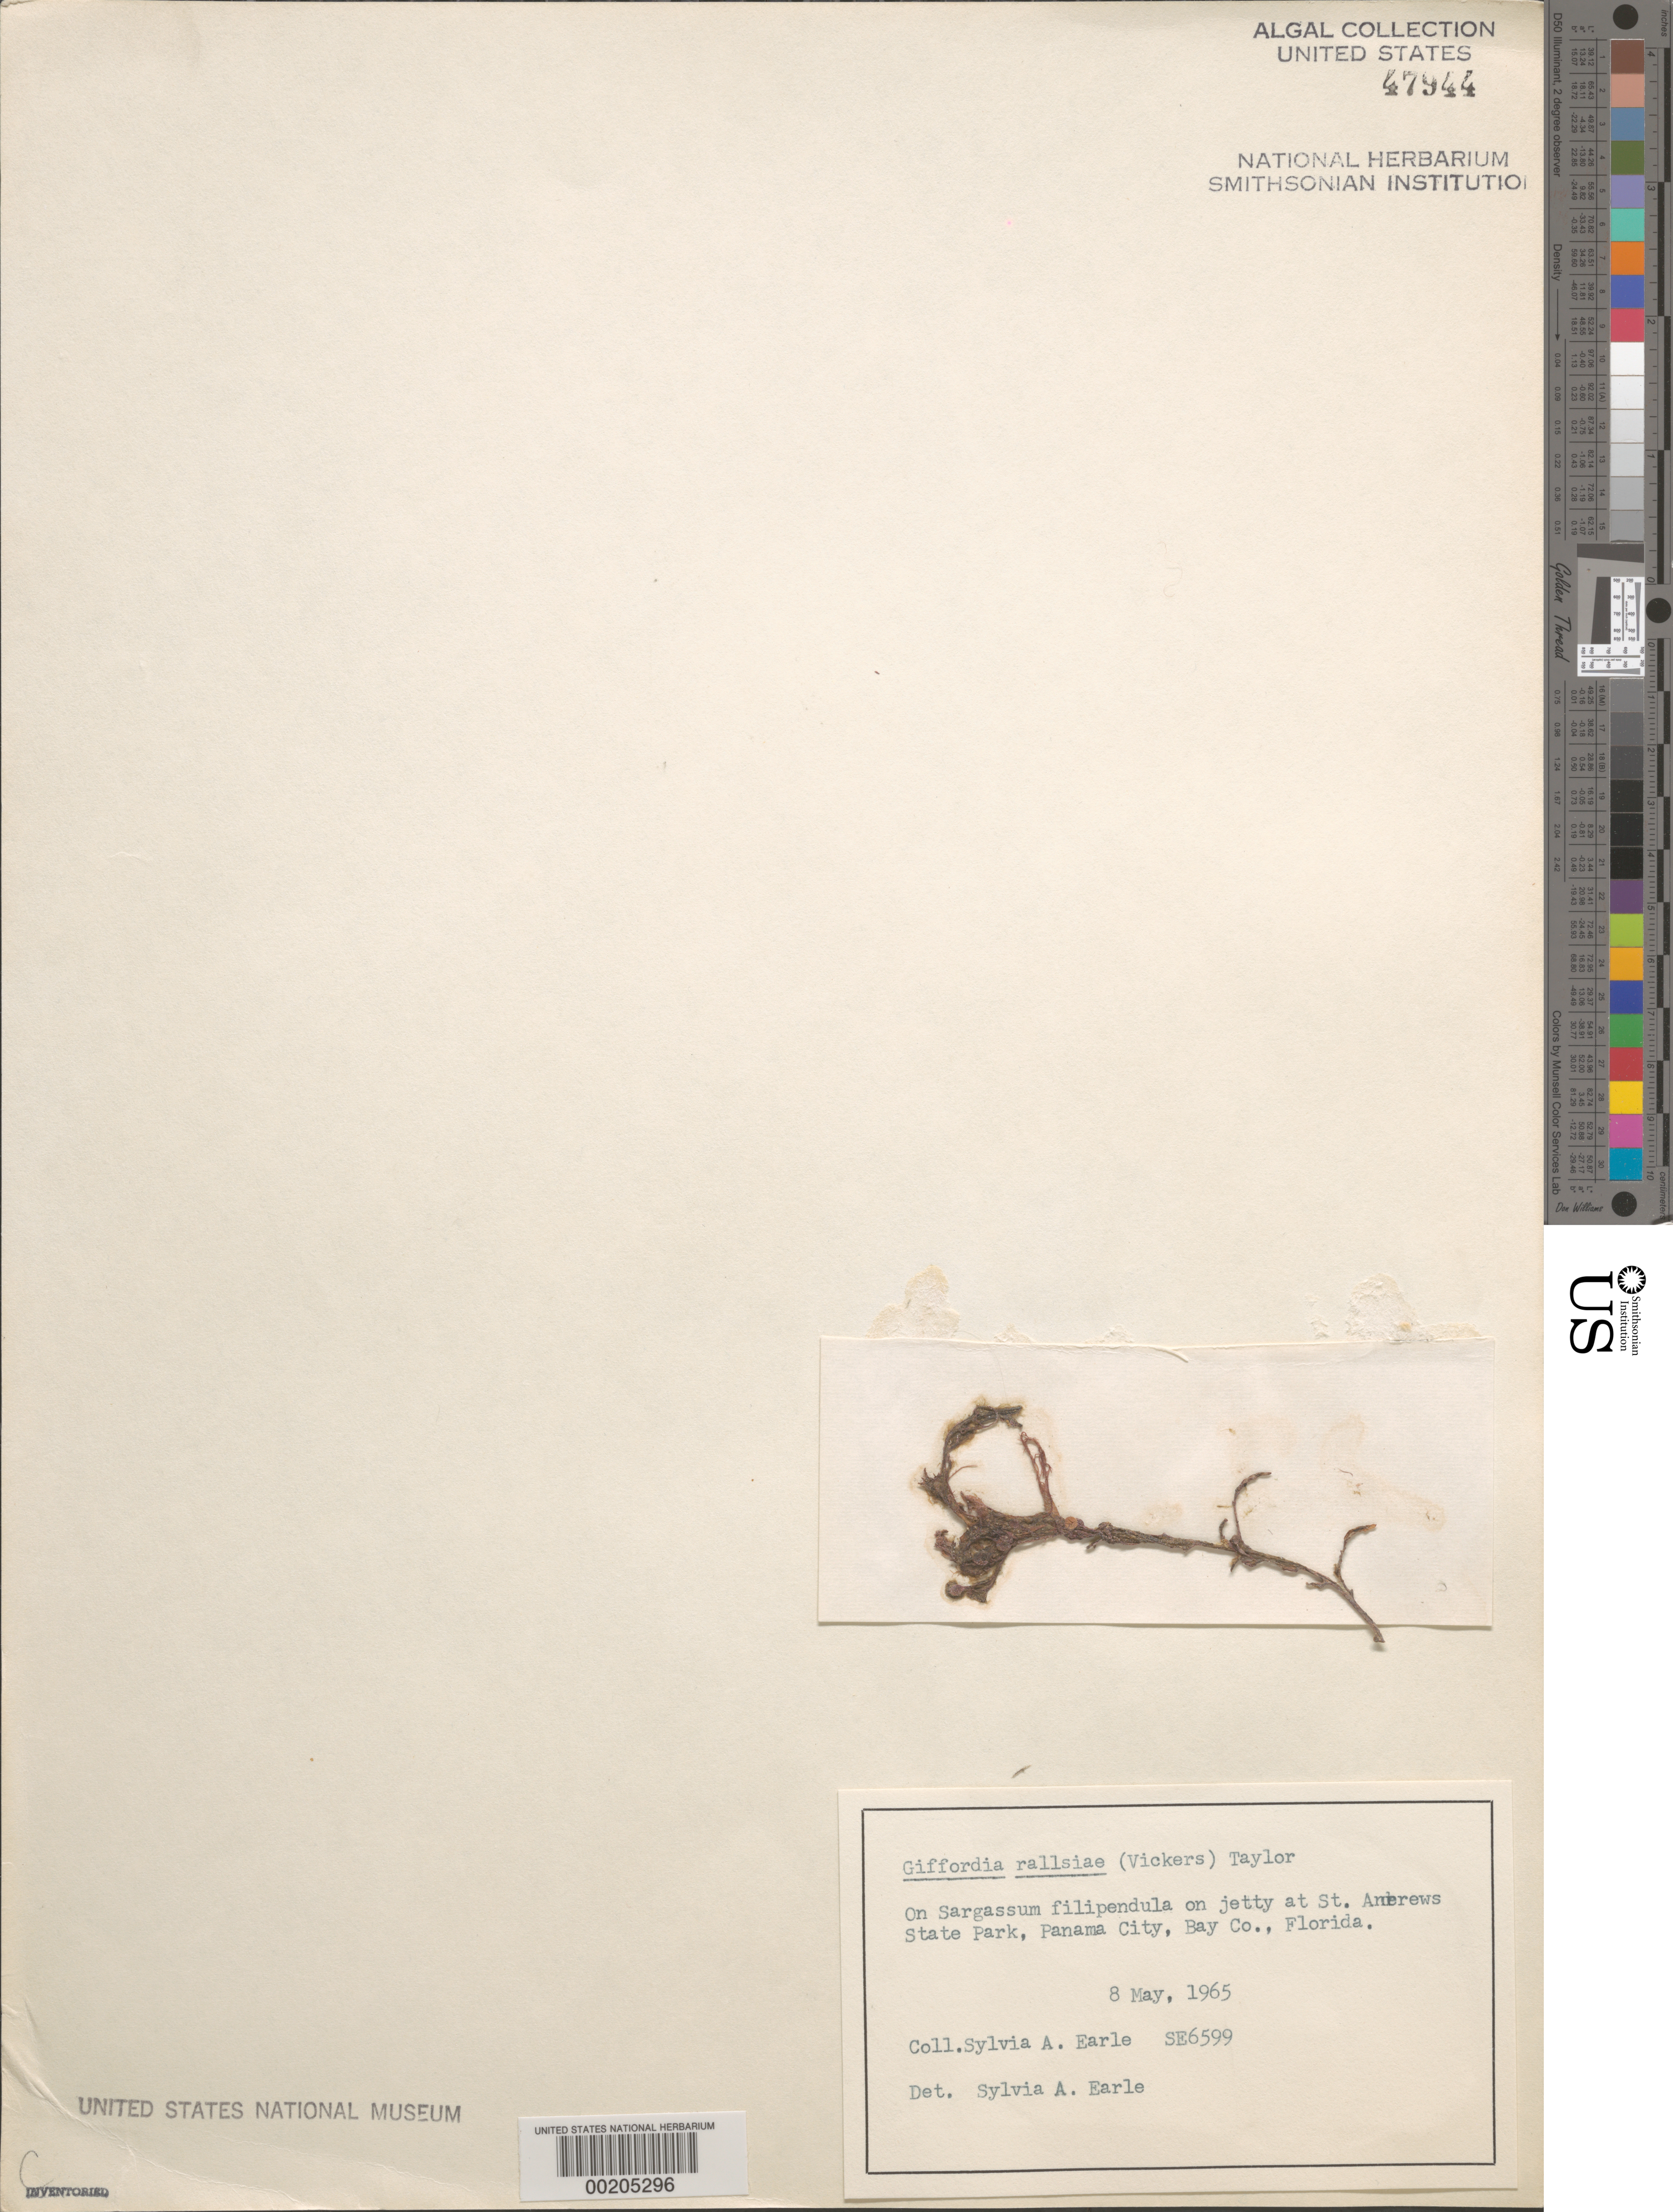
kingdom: Chromista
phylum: Ochrophyta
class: Phaeophyceae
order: Ectocarpales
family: Ectocarpaceae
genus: Ectocarpus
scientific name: Ectocarpus rallsiae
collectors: S. A. Earle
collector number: Se 6599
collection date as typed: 08 May 1965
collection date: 1965-05-08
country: United States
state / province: Florida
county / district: Bay County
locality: Panama City, St. Andrews State Park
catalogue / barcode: US 47944